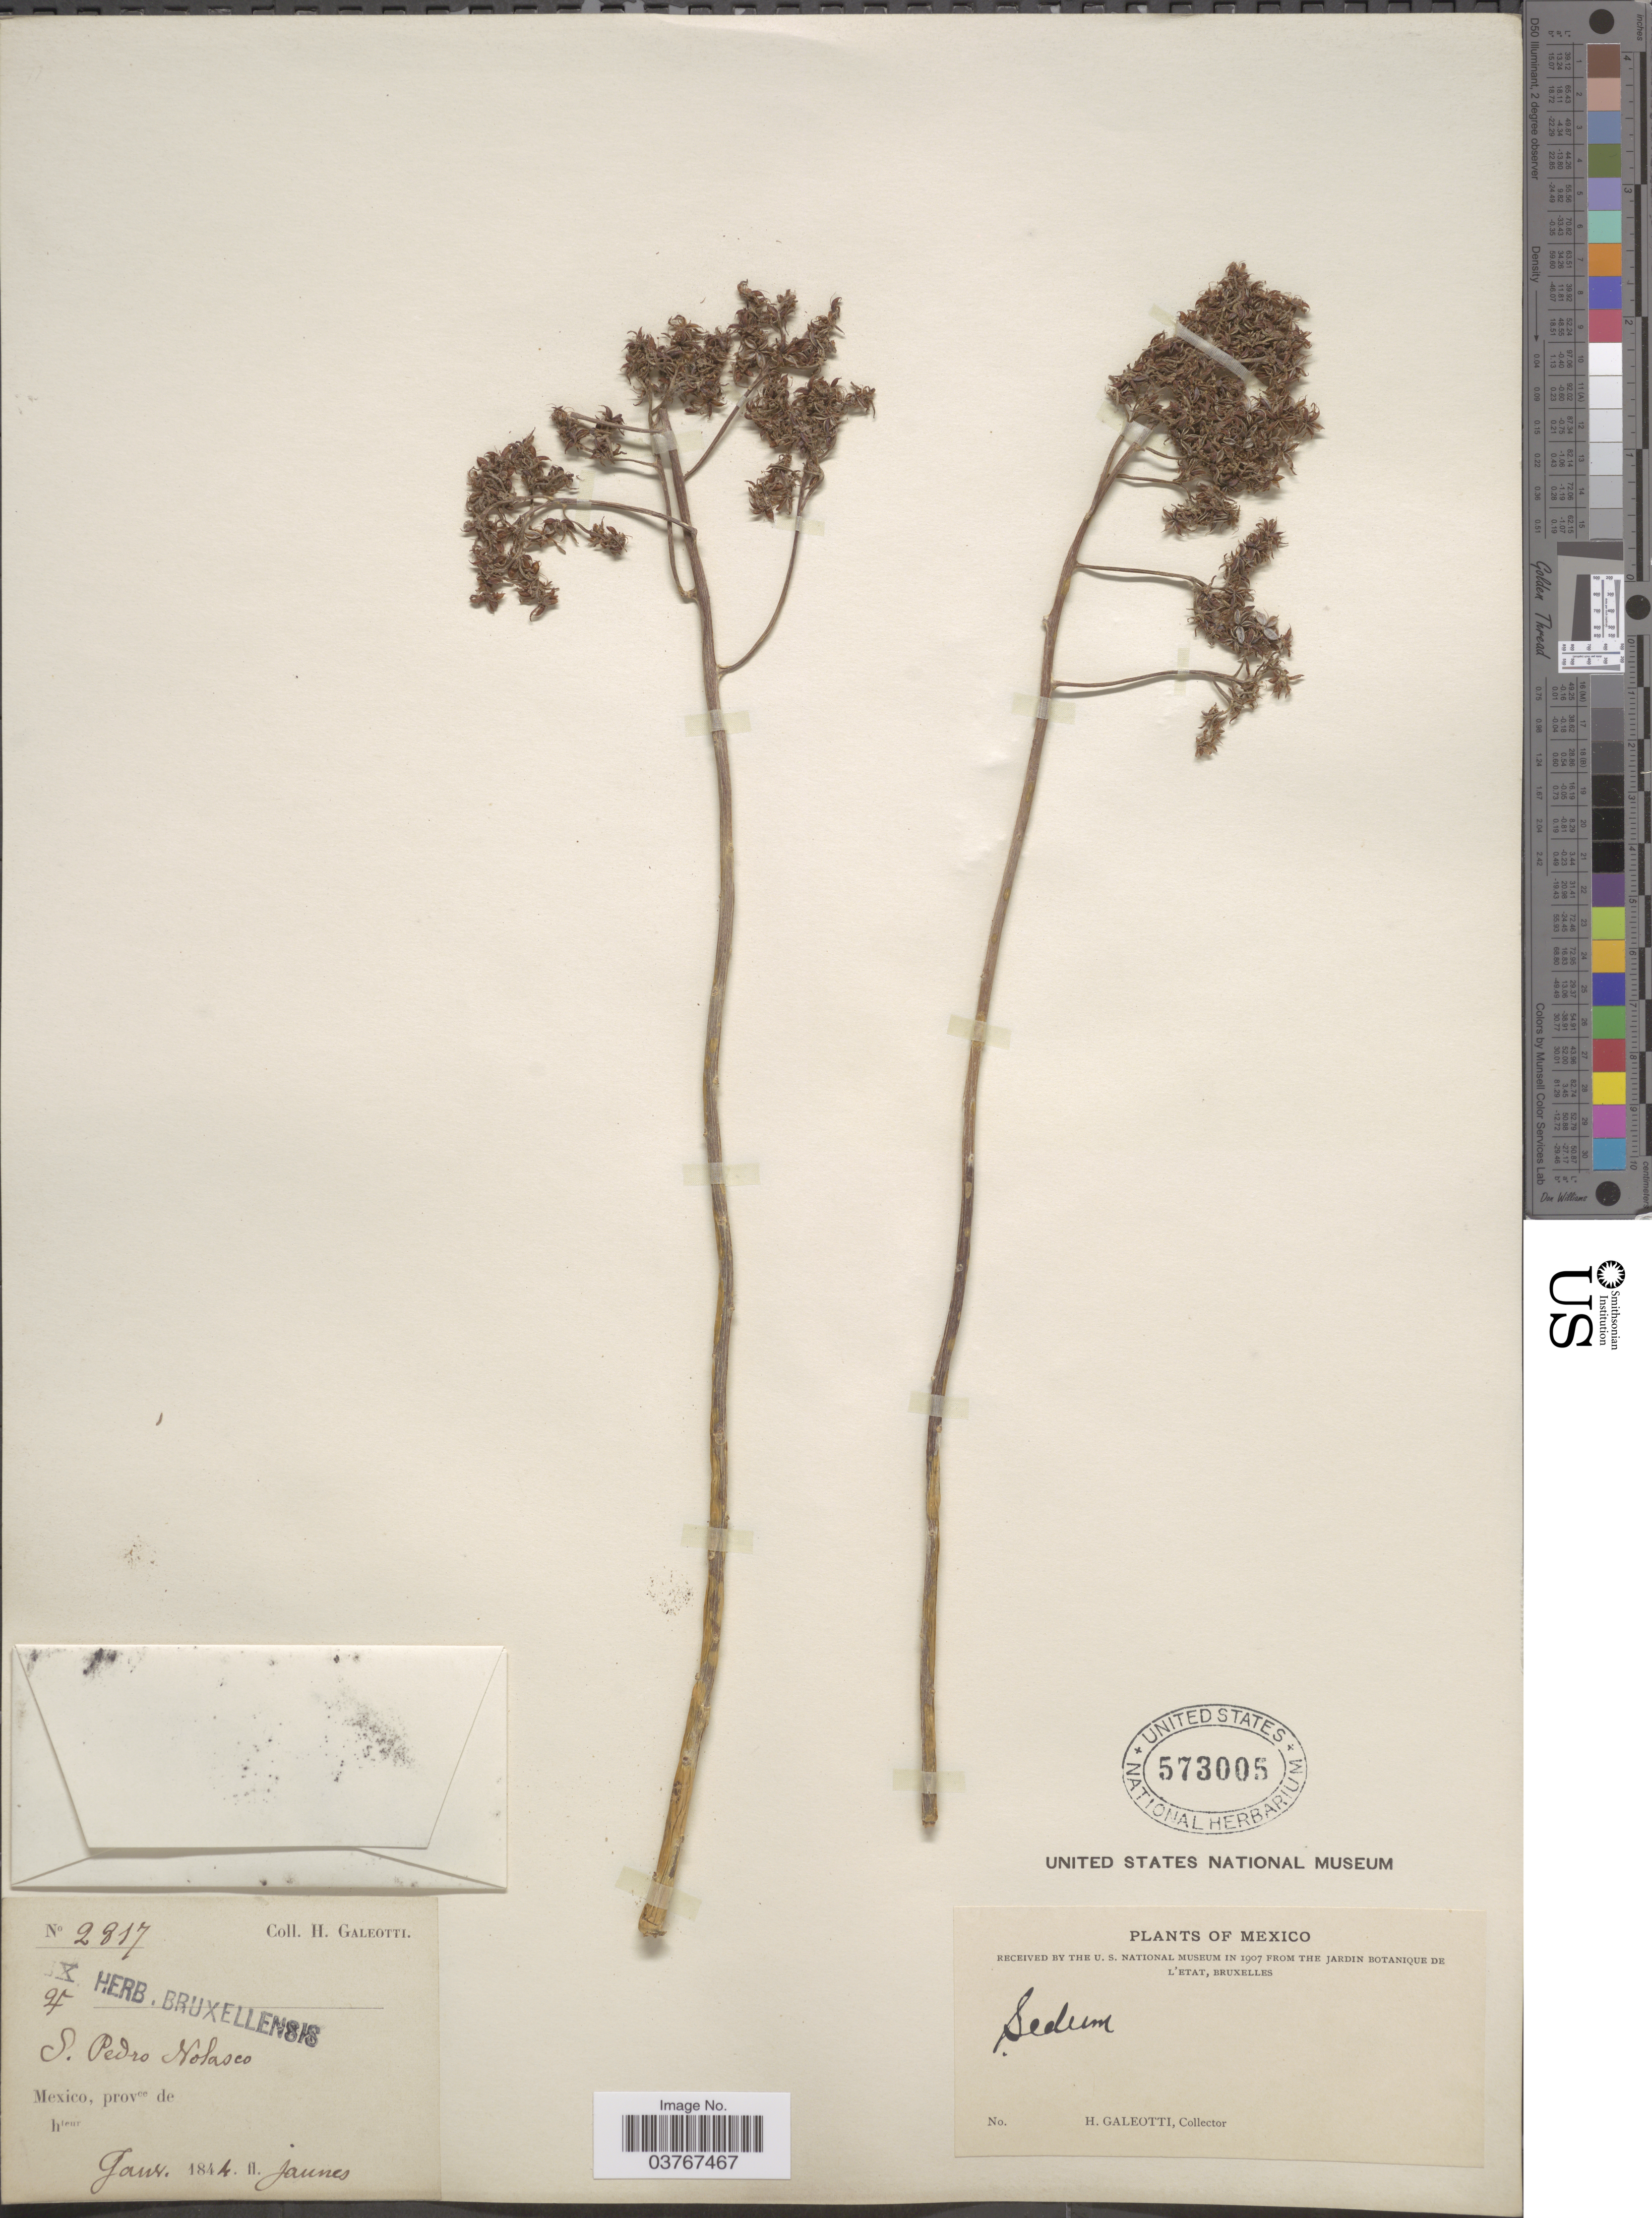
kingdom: Plantae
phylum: Tracheophyta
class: Magnoliopsida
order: Saxifragales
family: Crassulaceae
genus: Sedum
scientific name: Sedum sp.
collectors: H. G. Galeotti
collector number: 2817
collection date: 1844-01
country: Mexico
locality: S. Pedro Nolasco.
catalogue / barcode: US 573005